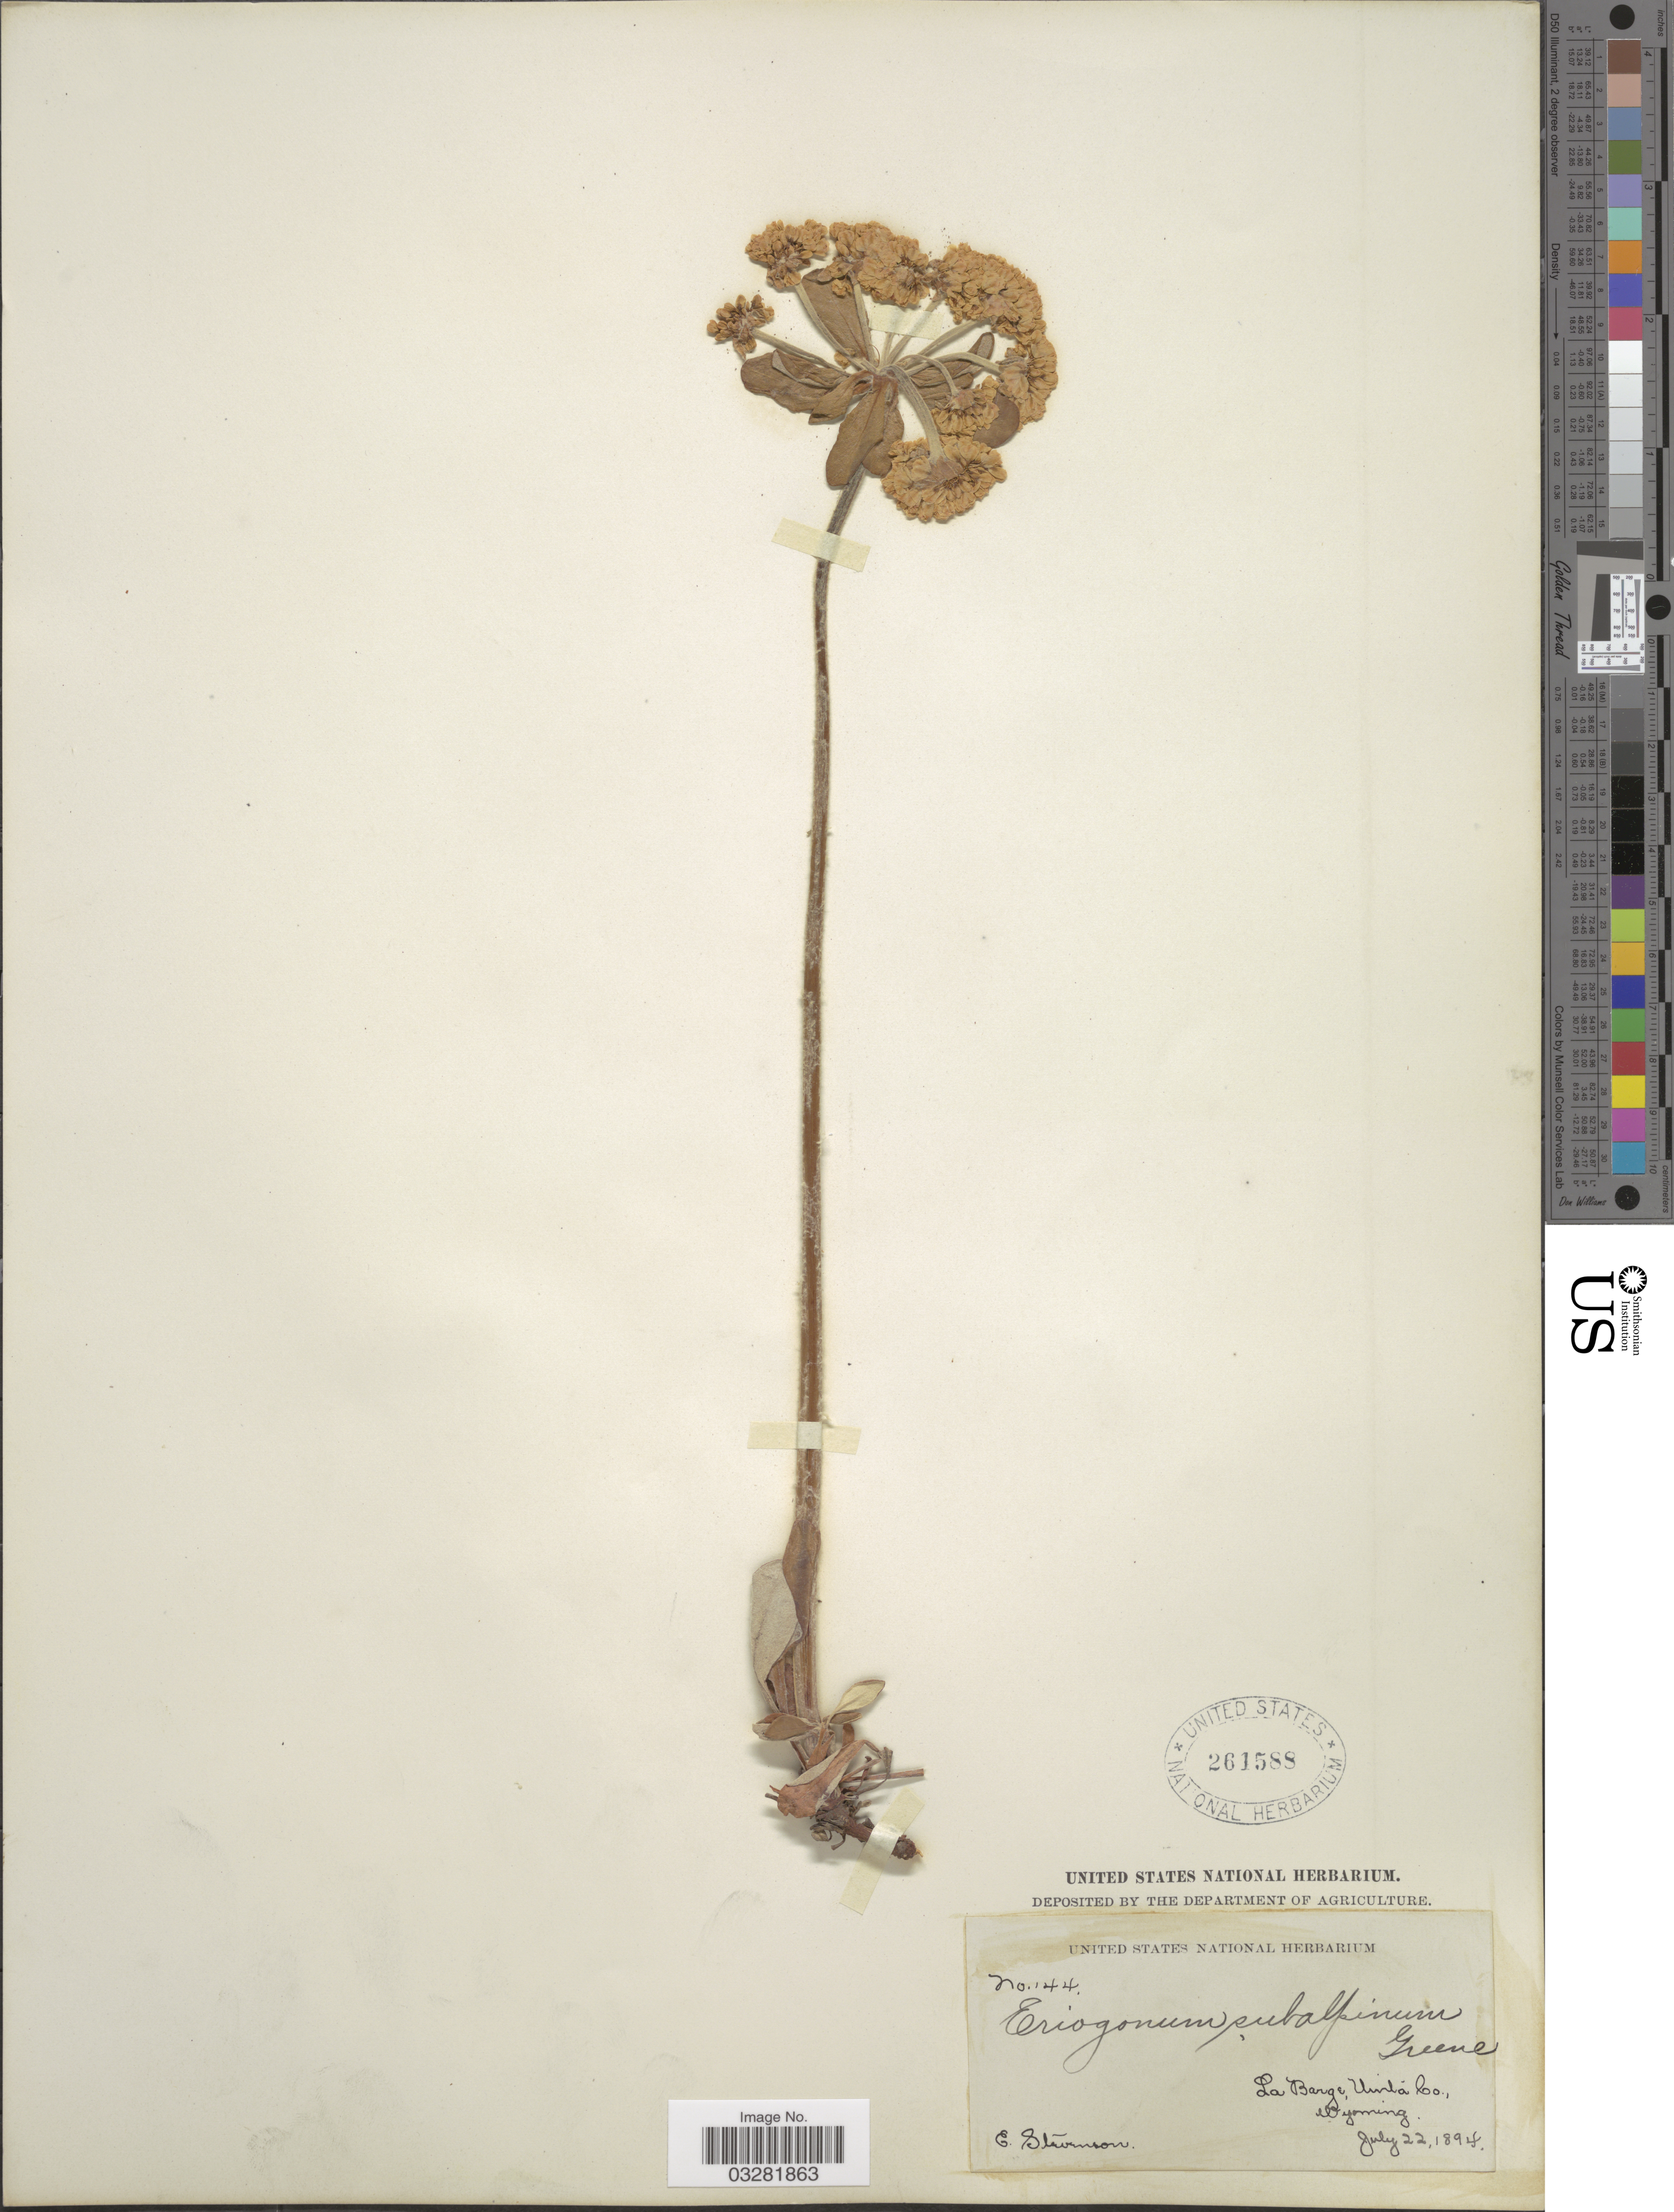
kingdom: Plantae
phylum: Tracheophyta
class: Magnoliopsida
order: Caryophyllales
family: Polygonaceae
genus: Eriogonum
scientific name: Eriogonum umbellatum var. subalpinum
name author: M.E. Jones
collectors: E. Stevenson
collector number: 144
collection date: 1894-07-22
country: United States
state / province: Wyoming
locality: La Barge, Uinta Co.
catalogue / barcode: US 261588